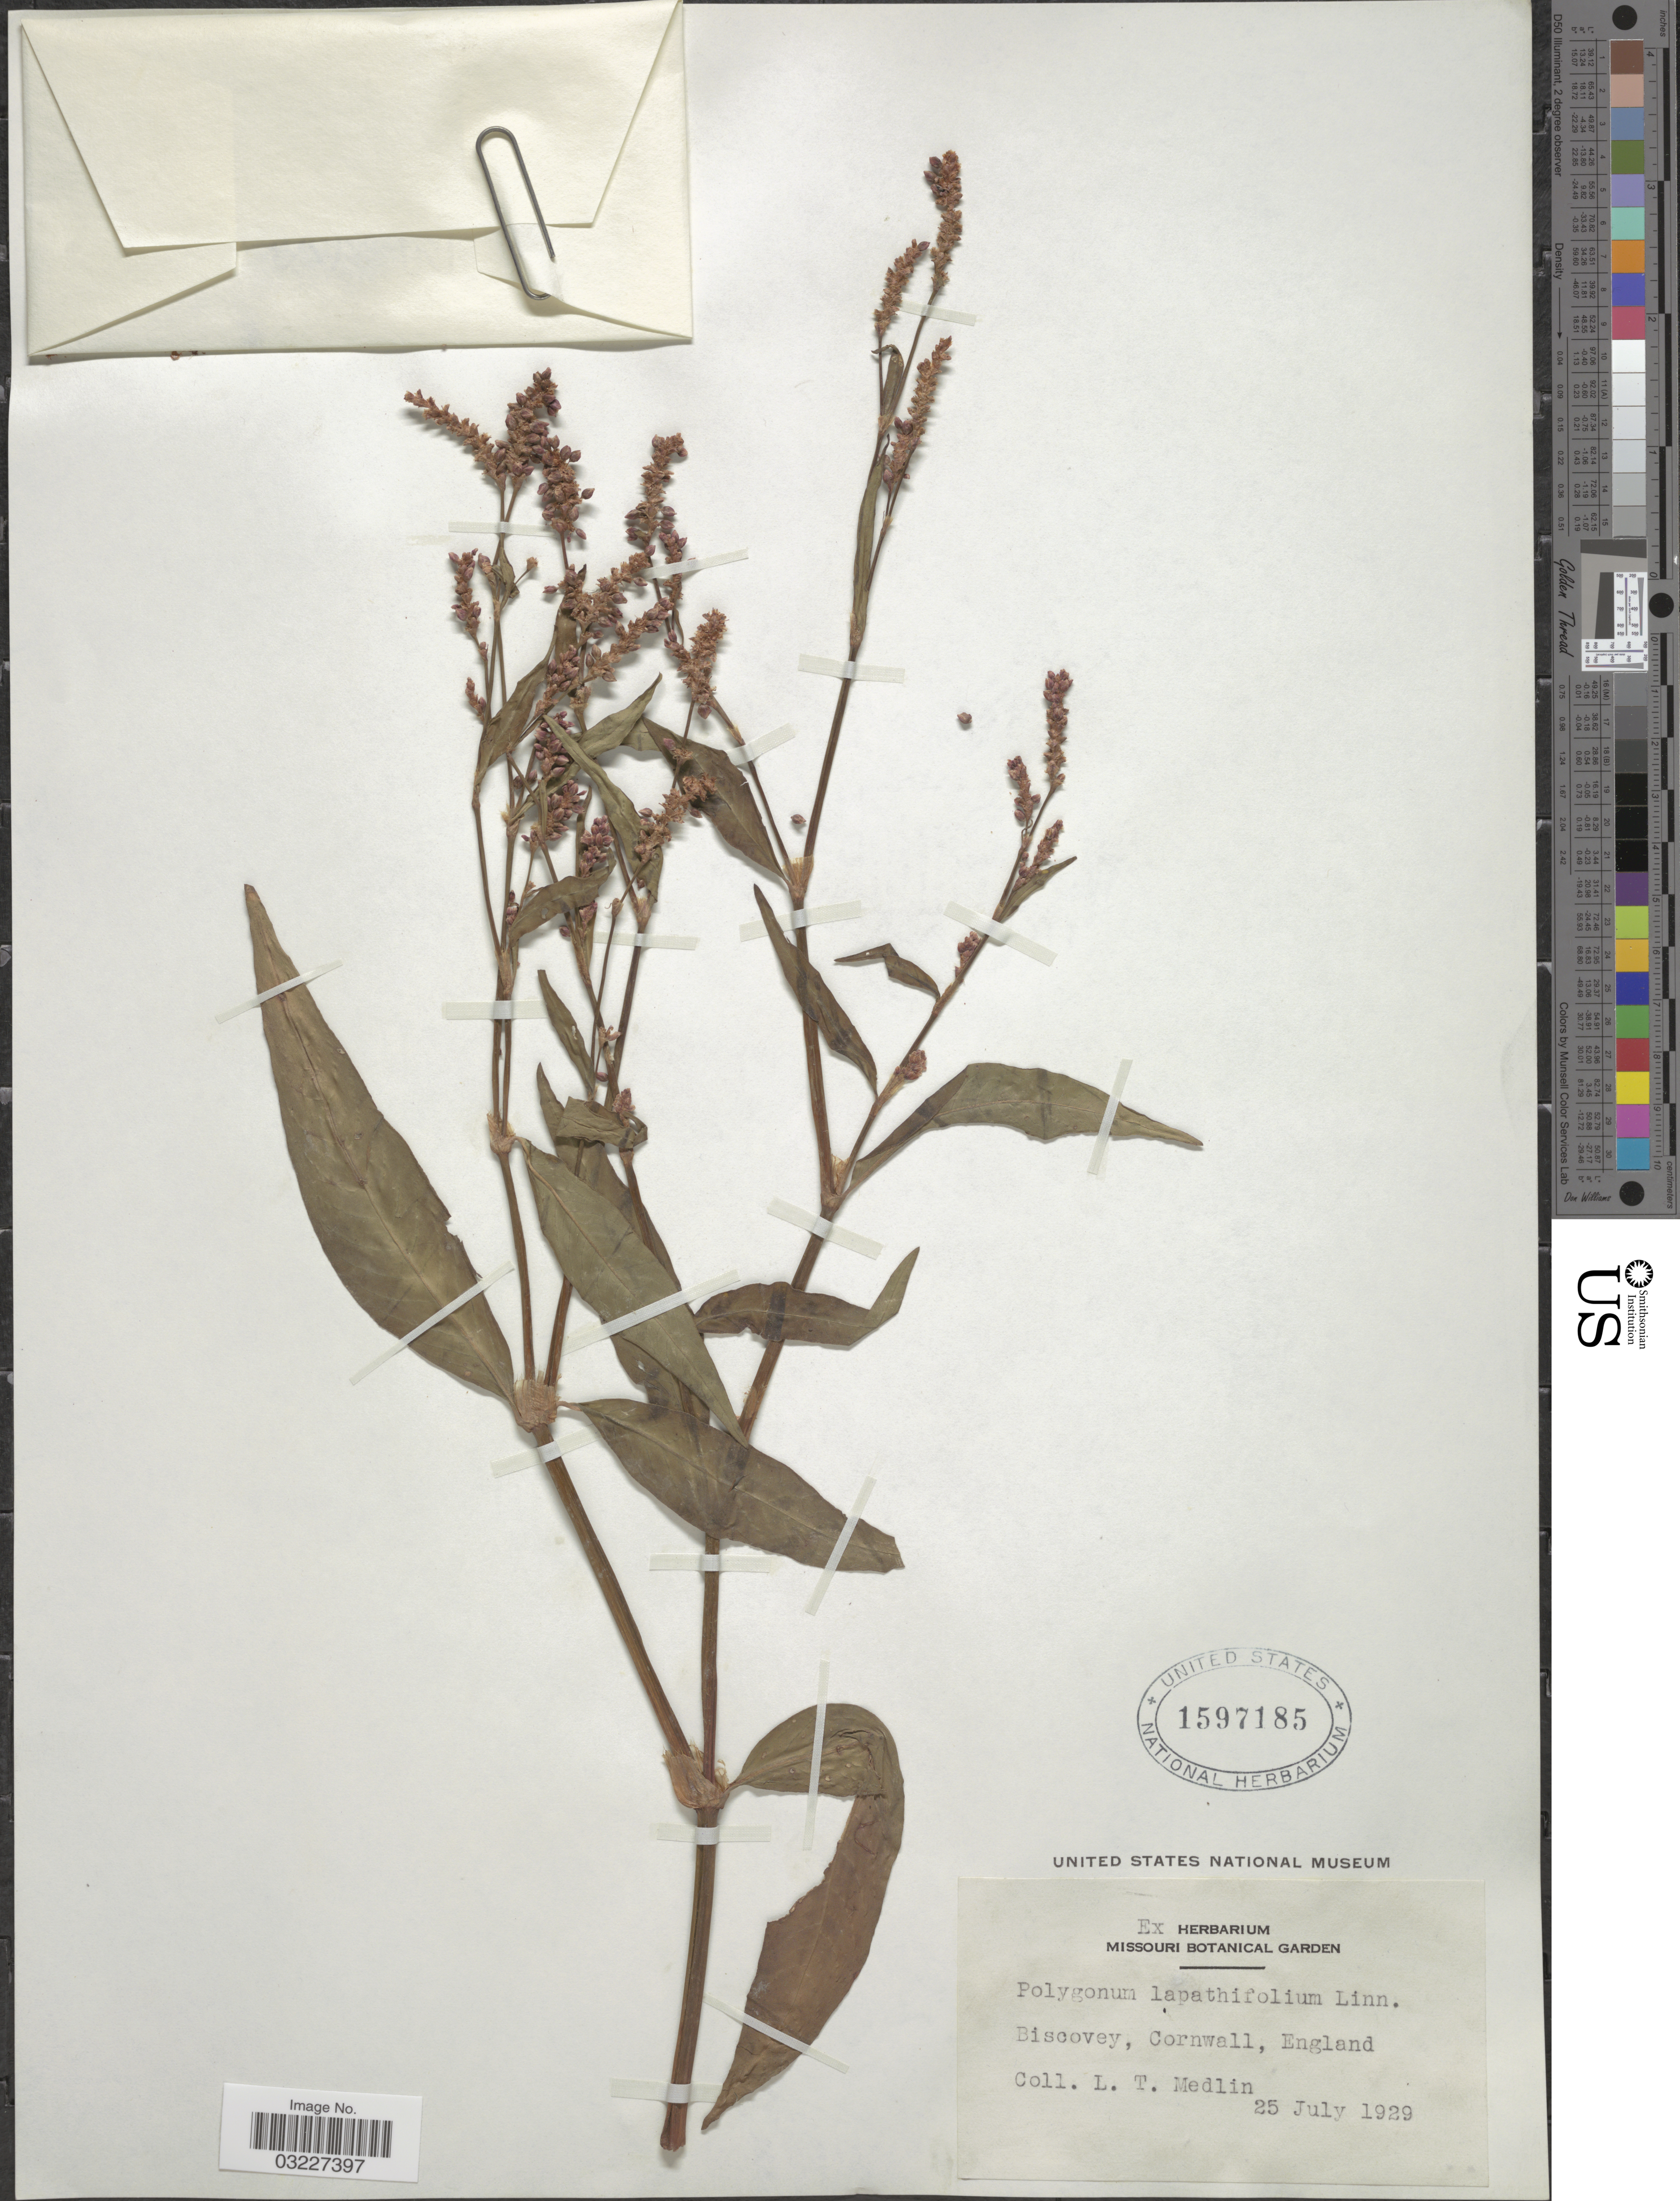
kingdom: Plantae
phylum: Tracheophyta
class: Magnoliopsida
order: Caryophyllales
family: Polygonaceae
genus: Polygonum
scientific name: Polygonum lapathifolium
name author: L.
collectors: L. Medlin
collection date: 1929-07-25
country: United Kingdom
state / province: England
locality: Biscovey, Cornwall.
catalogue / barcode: US 1597185